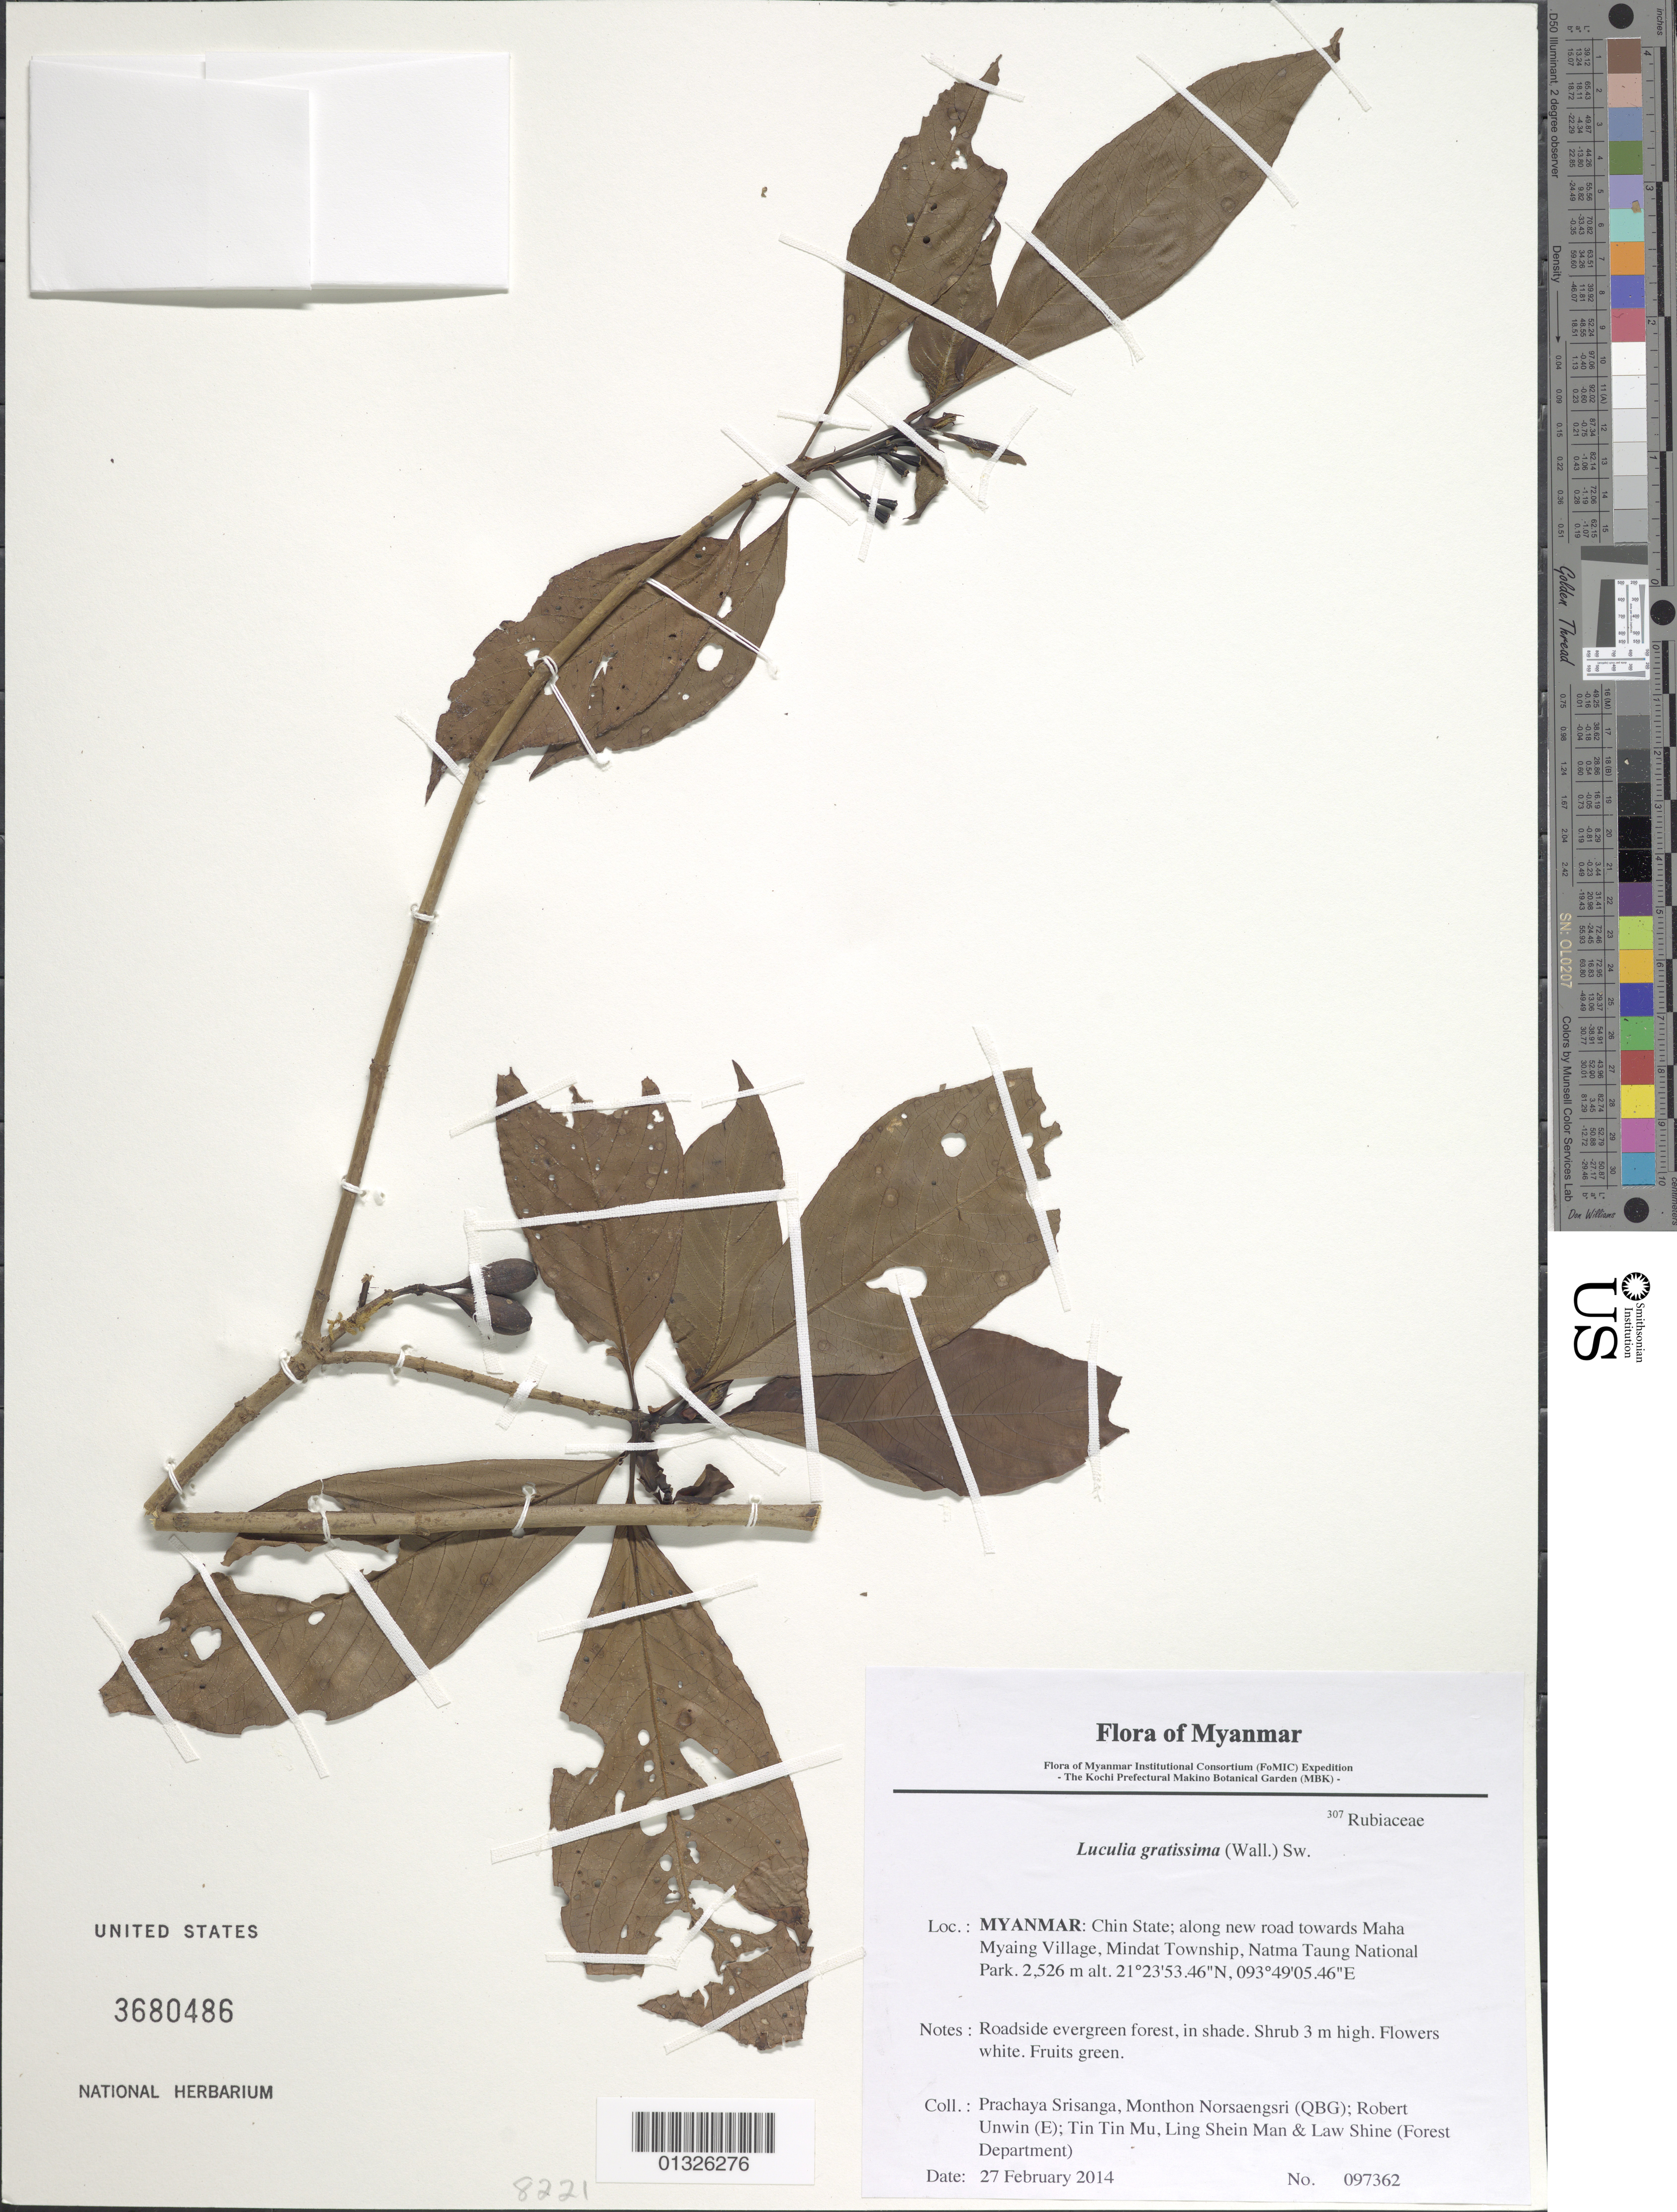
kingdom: Plantae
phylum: Tracheophyta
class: Magnoliopsida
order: Gentianales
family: Rubiaceae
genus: Luculia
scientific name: Luculia gratissima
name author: (Wall.) Sweet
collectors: P. Srisanga, M. Norsaengsri, R. Unwin, Tin Tin Mu, Ling Shein Man & L. Shine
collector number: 97362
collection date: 2014-02-27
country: Myanmar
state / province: Chin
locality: Along new road towards Maha Myaing Village, Mindat Township, Natma Taung National Park.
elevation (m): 2526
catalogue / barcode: US 3680486